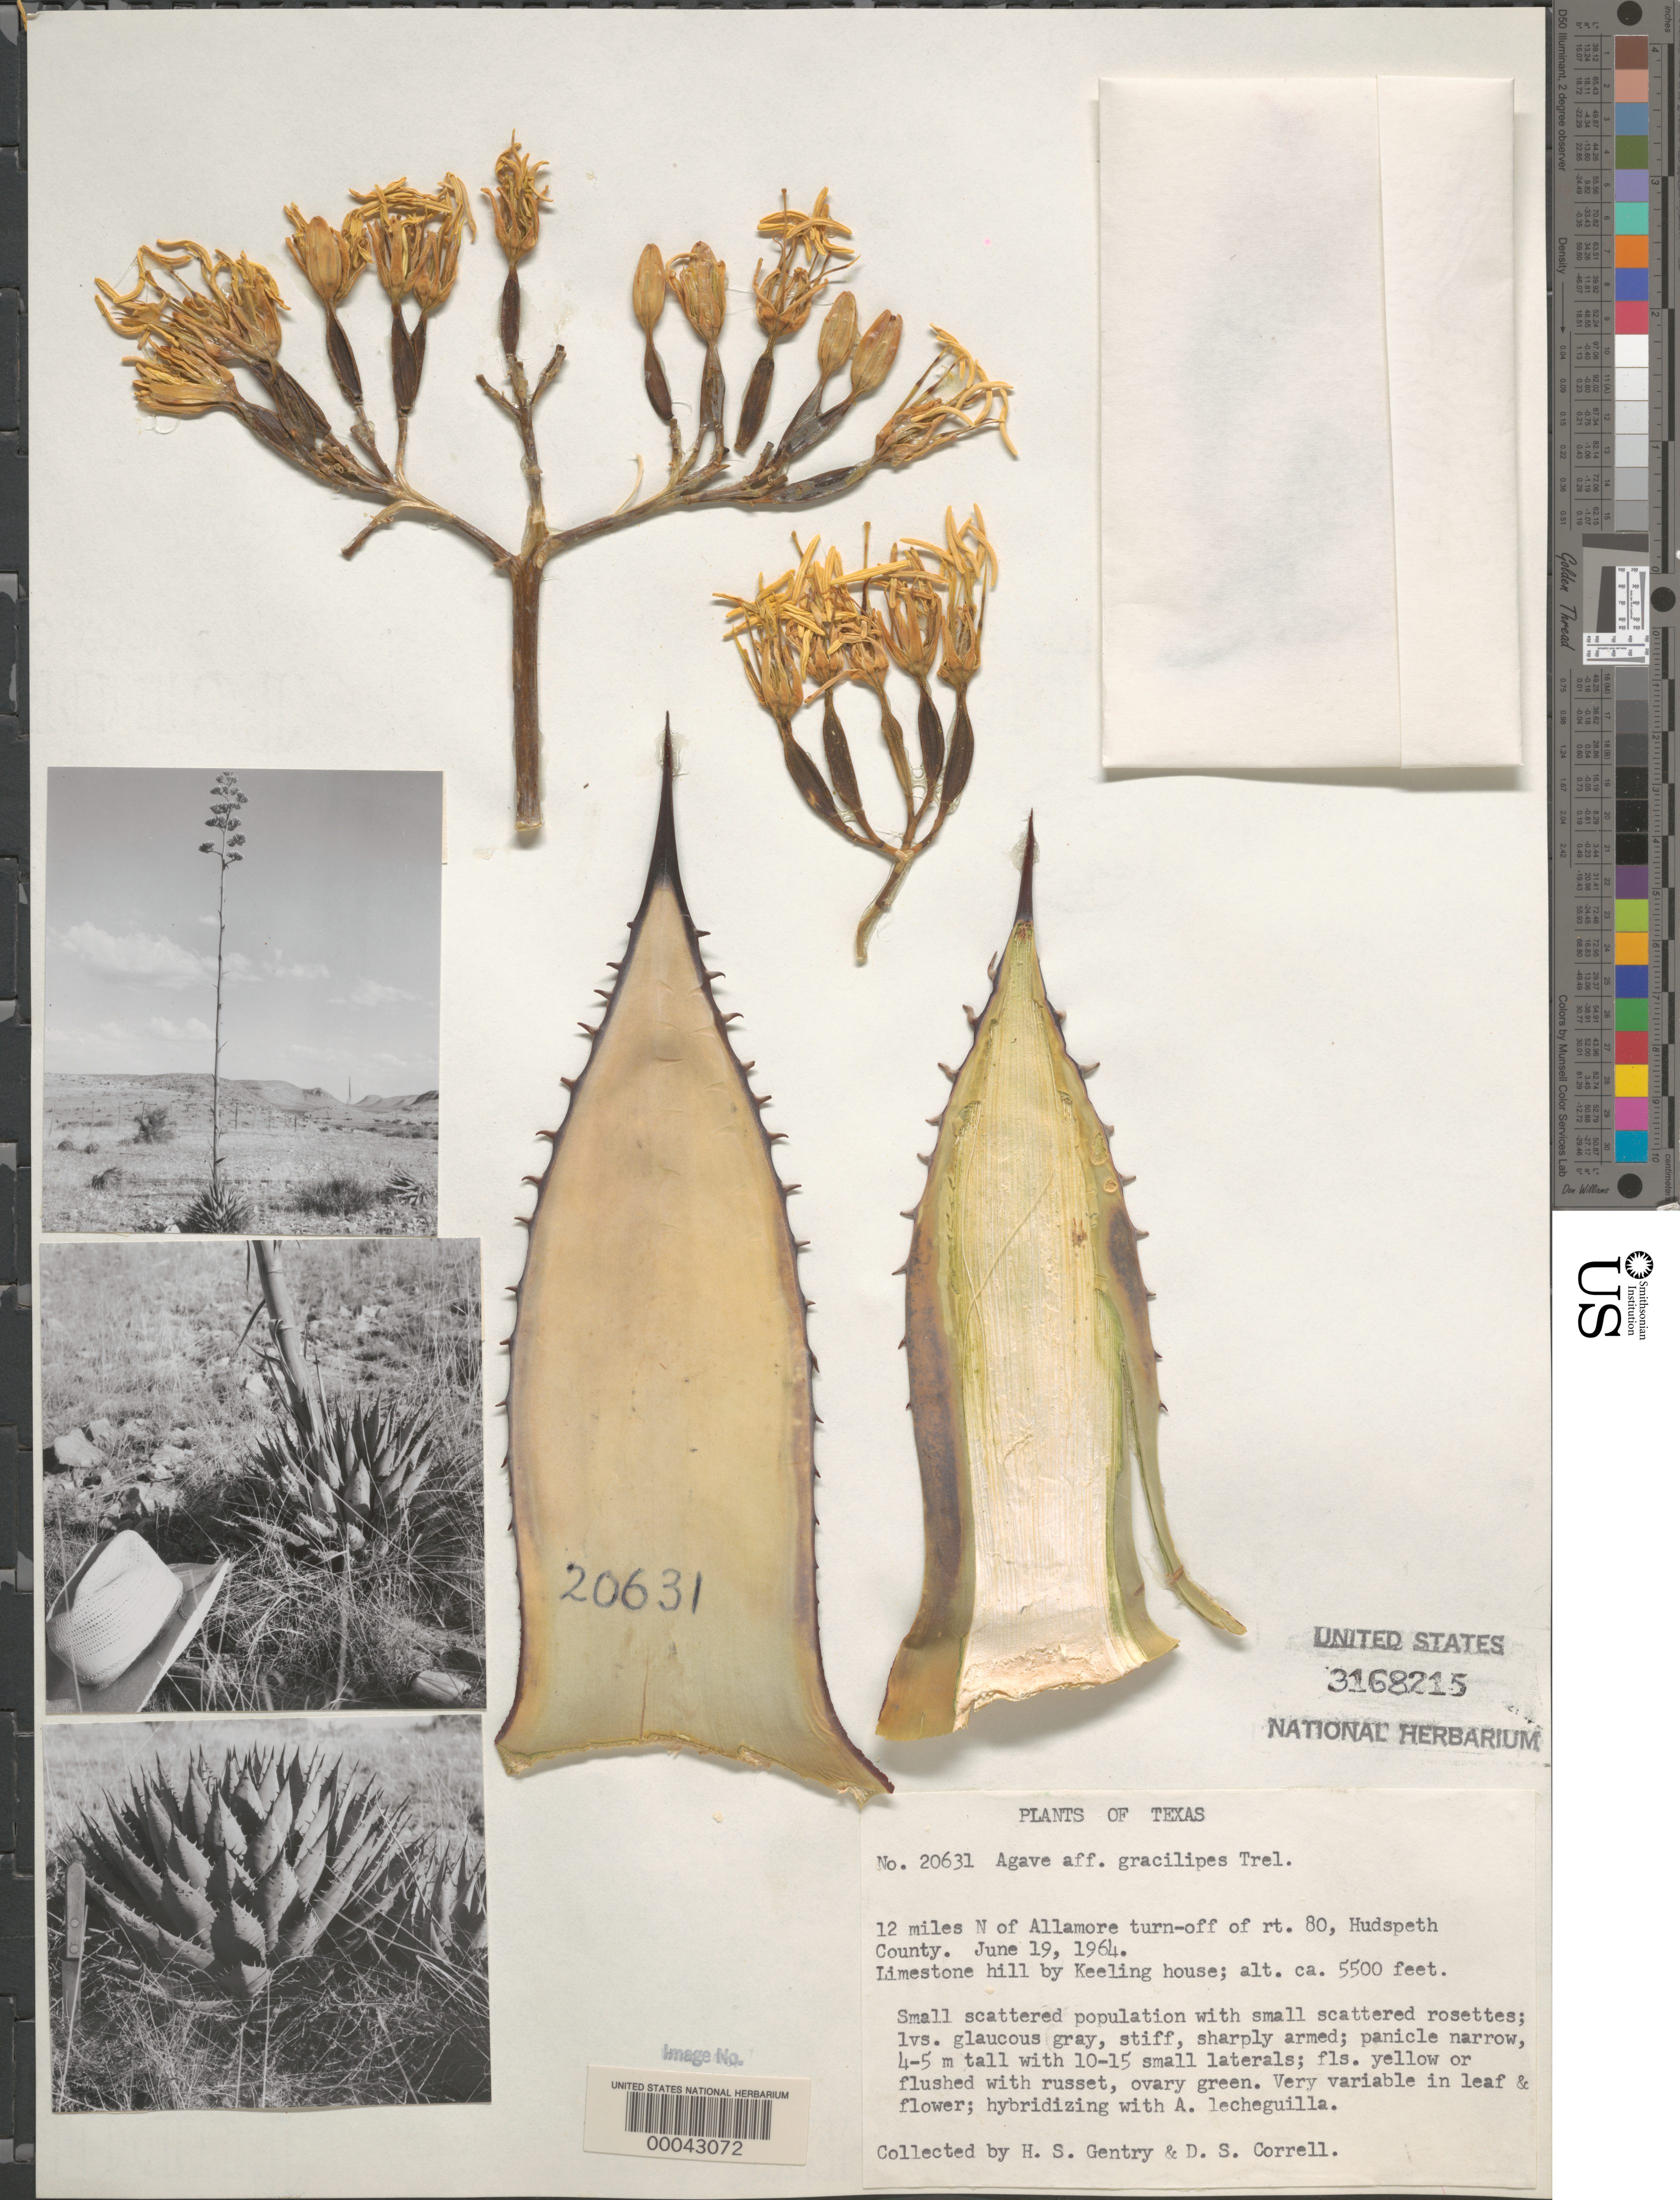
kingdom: Plantae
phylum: Tracheophyta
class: Liliopsida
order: Asparagales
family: Asparagaceae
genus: Agave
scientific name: Agave gracilipes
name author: Trel.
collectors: H. S. Gentry & D. S. Correll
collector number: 20631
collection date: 1964-06-19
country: United States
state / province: Texas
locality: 12 miles N of Allamore turn-off of rt. 80, Hudspeth County. Limestone hill by Keeling house.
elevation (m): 1676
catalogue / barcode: US 3168215